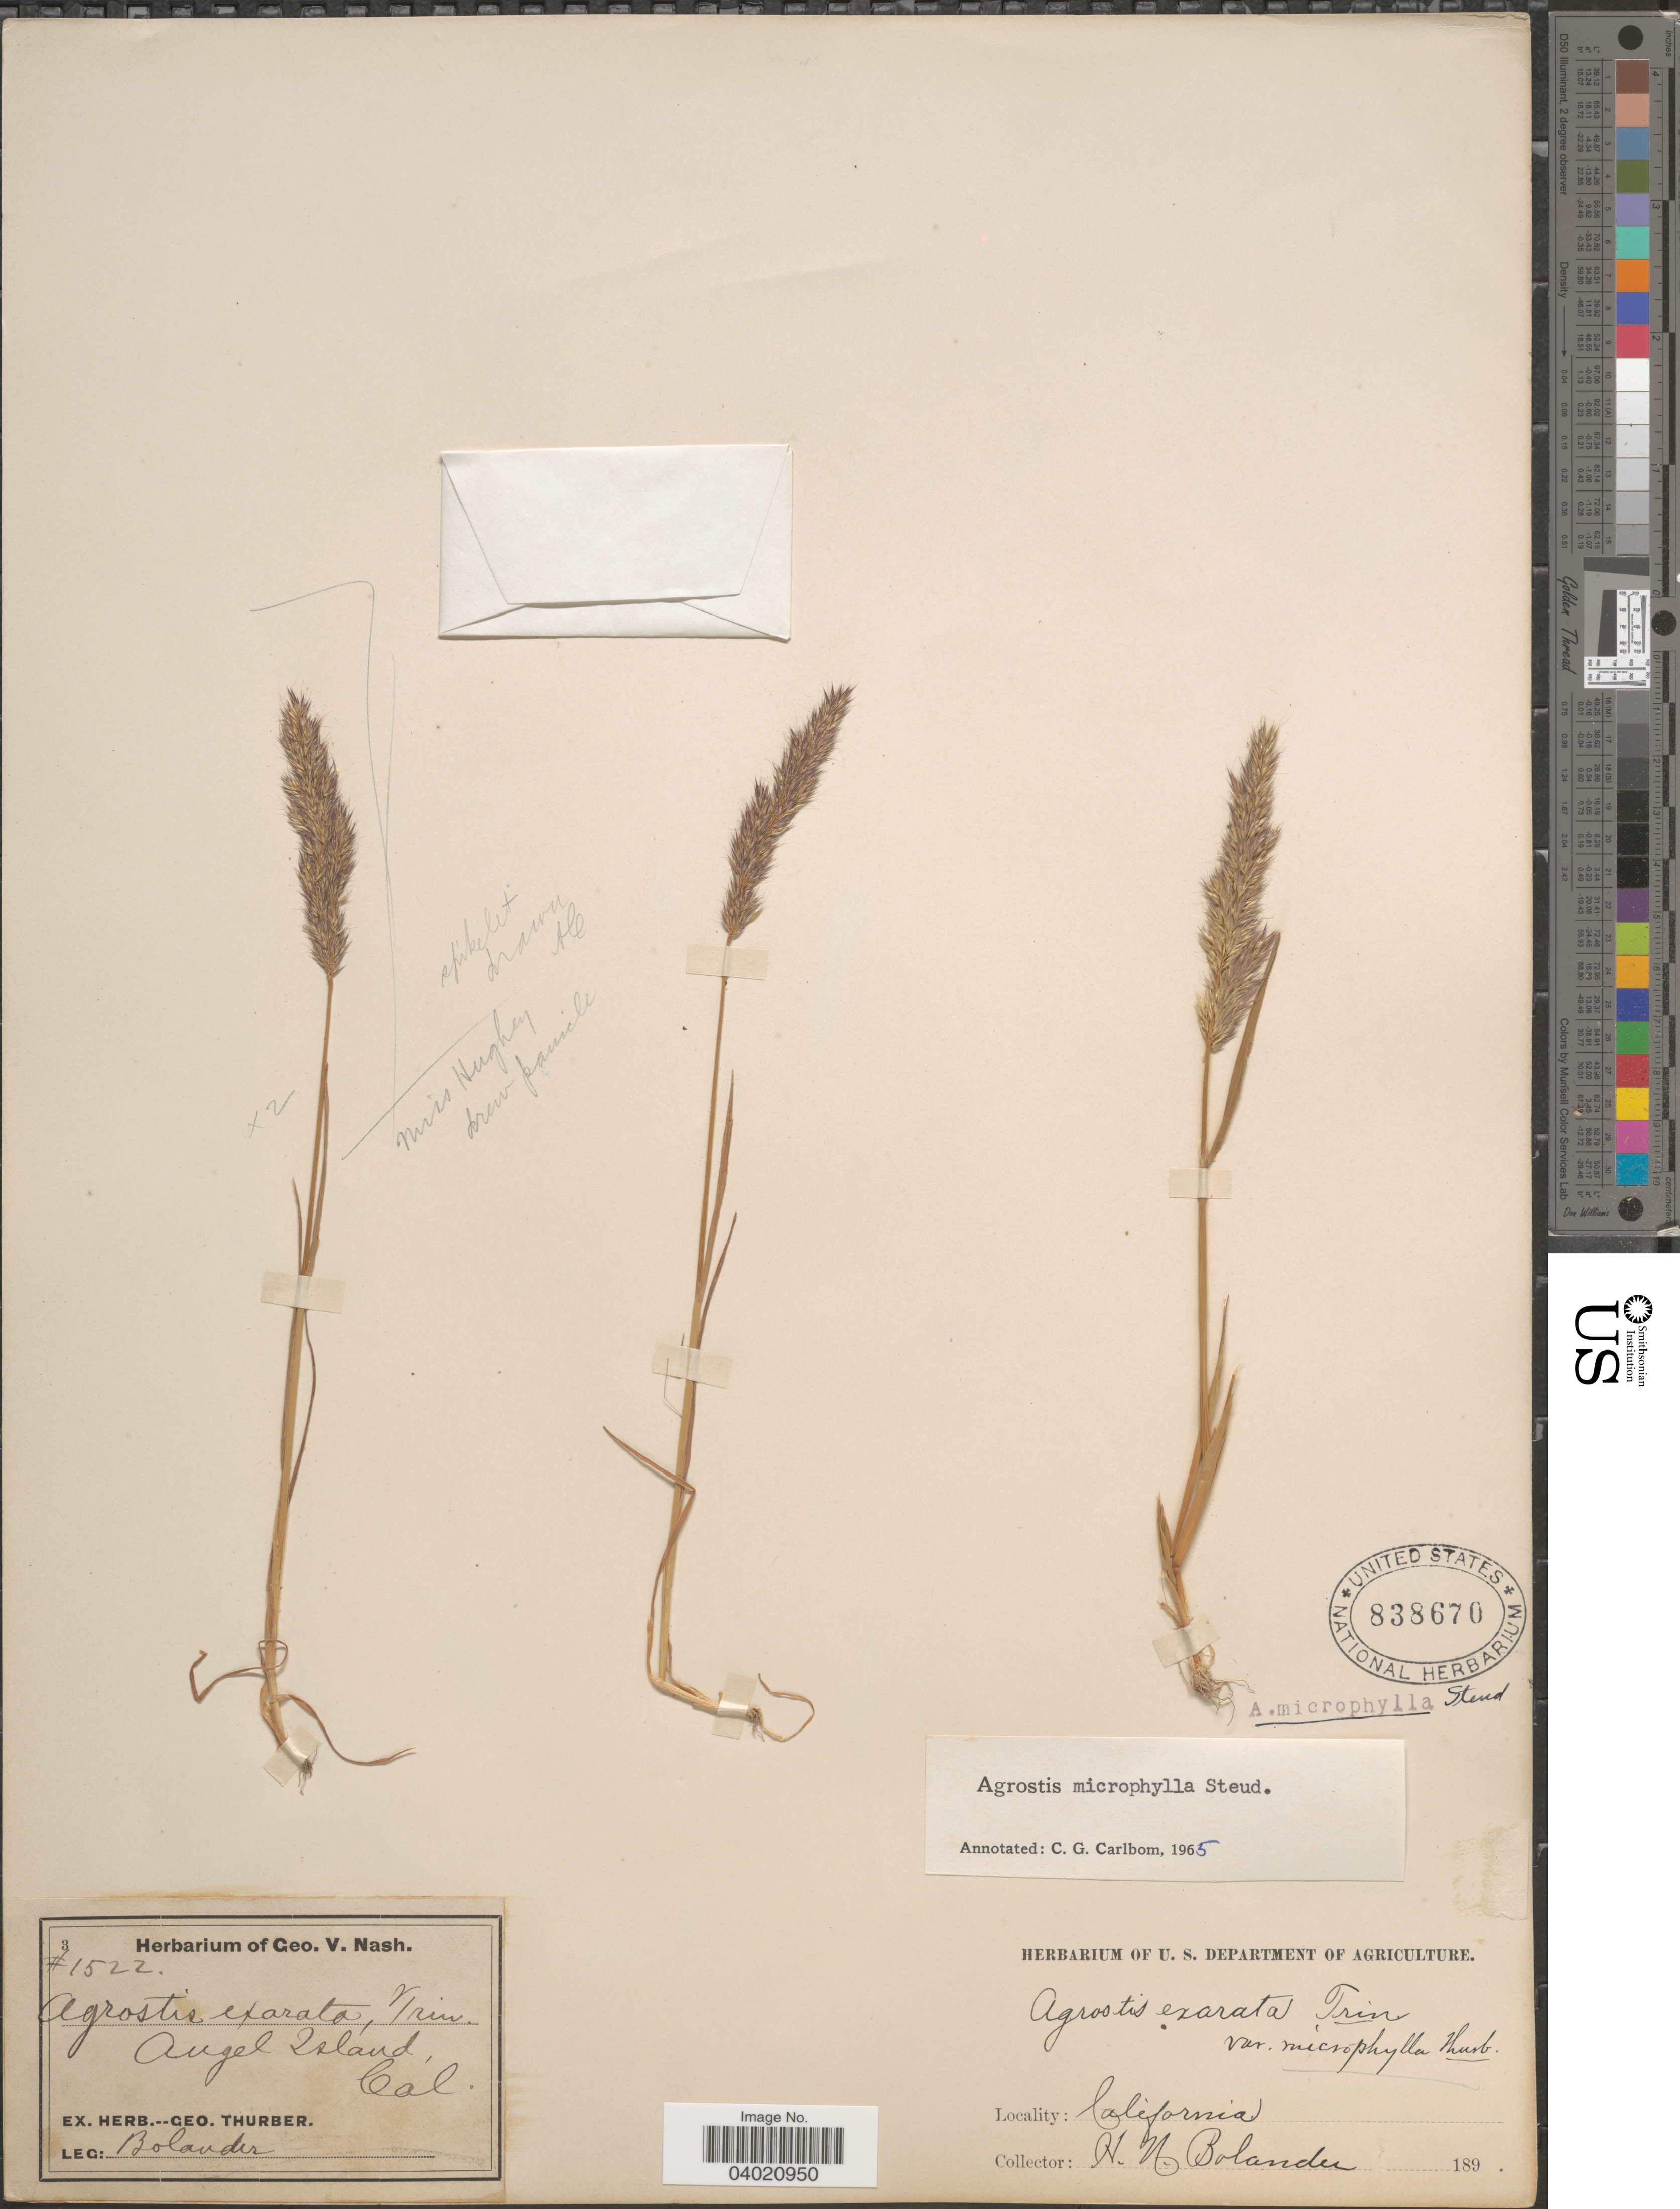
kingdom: Plantae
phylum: Tracheophyta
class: Liliopsida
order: Poales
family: Poaceae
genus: Agrostis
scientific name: Agrostis microphylla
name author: Steud.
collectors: H. Bolander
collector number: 1522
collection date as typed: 189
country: United States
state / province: California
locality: Angel Island.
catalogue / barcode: US 838670